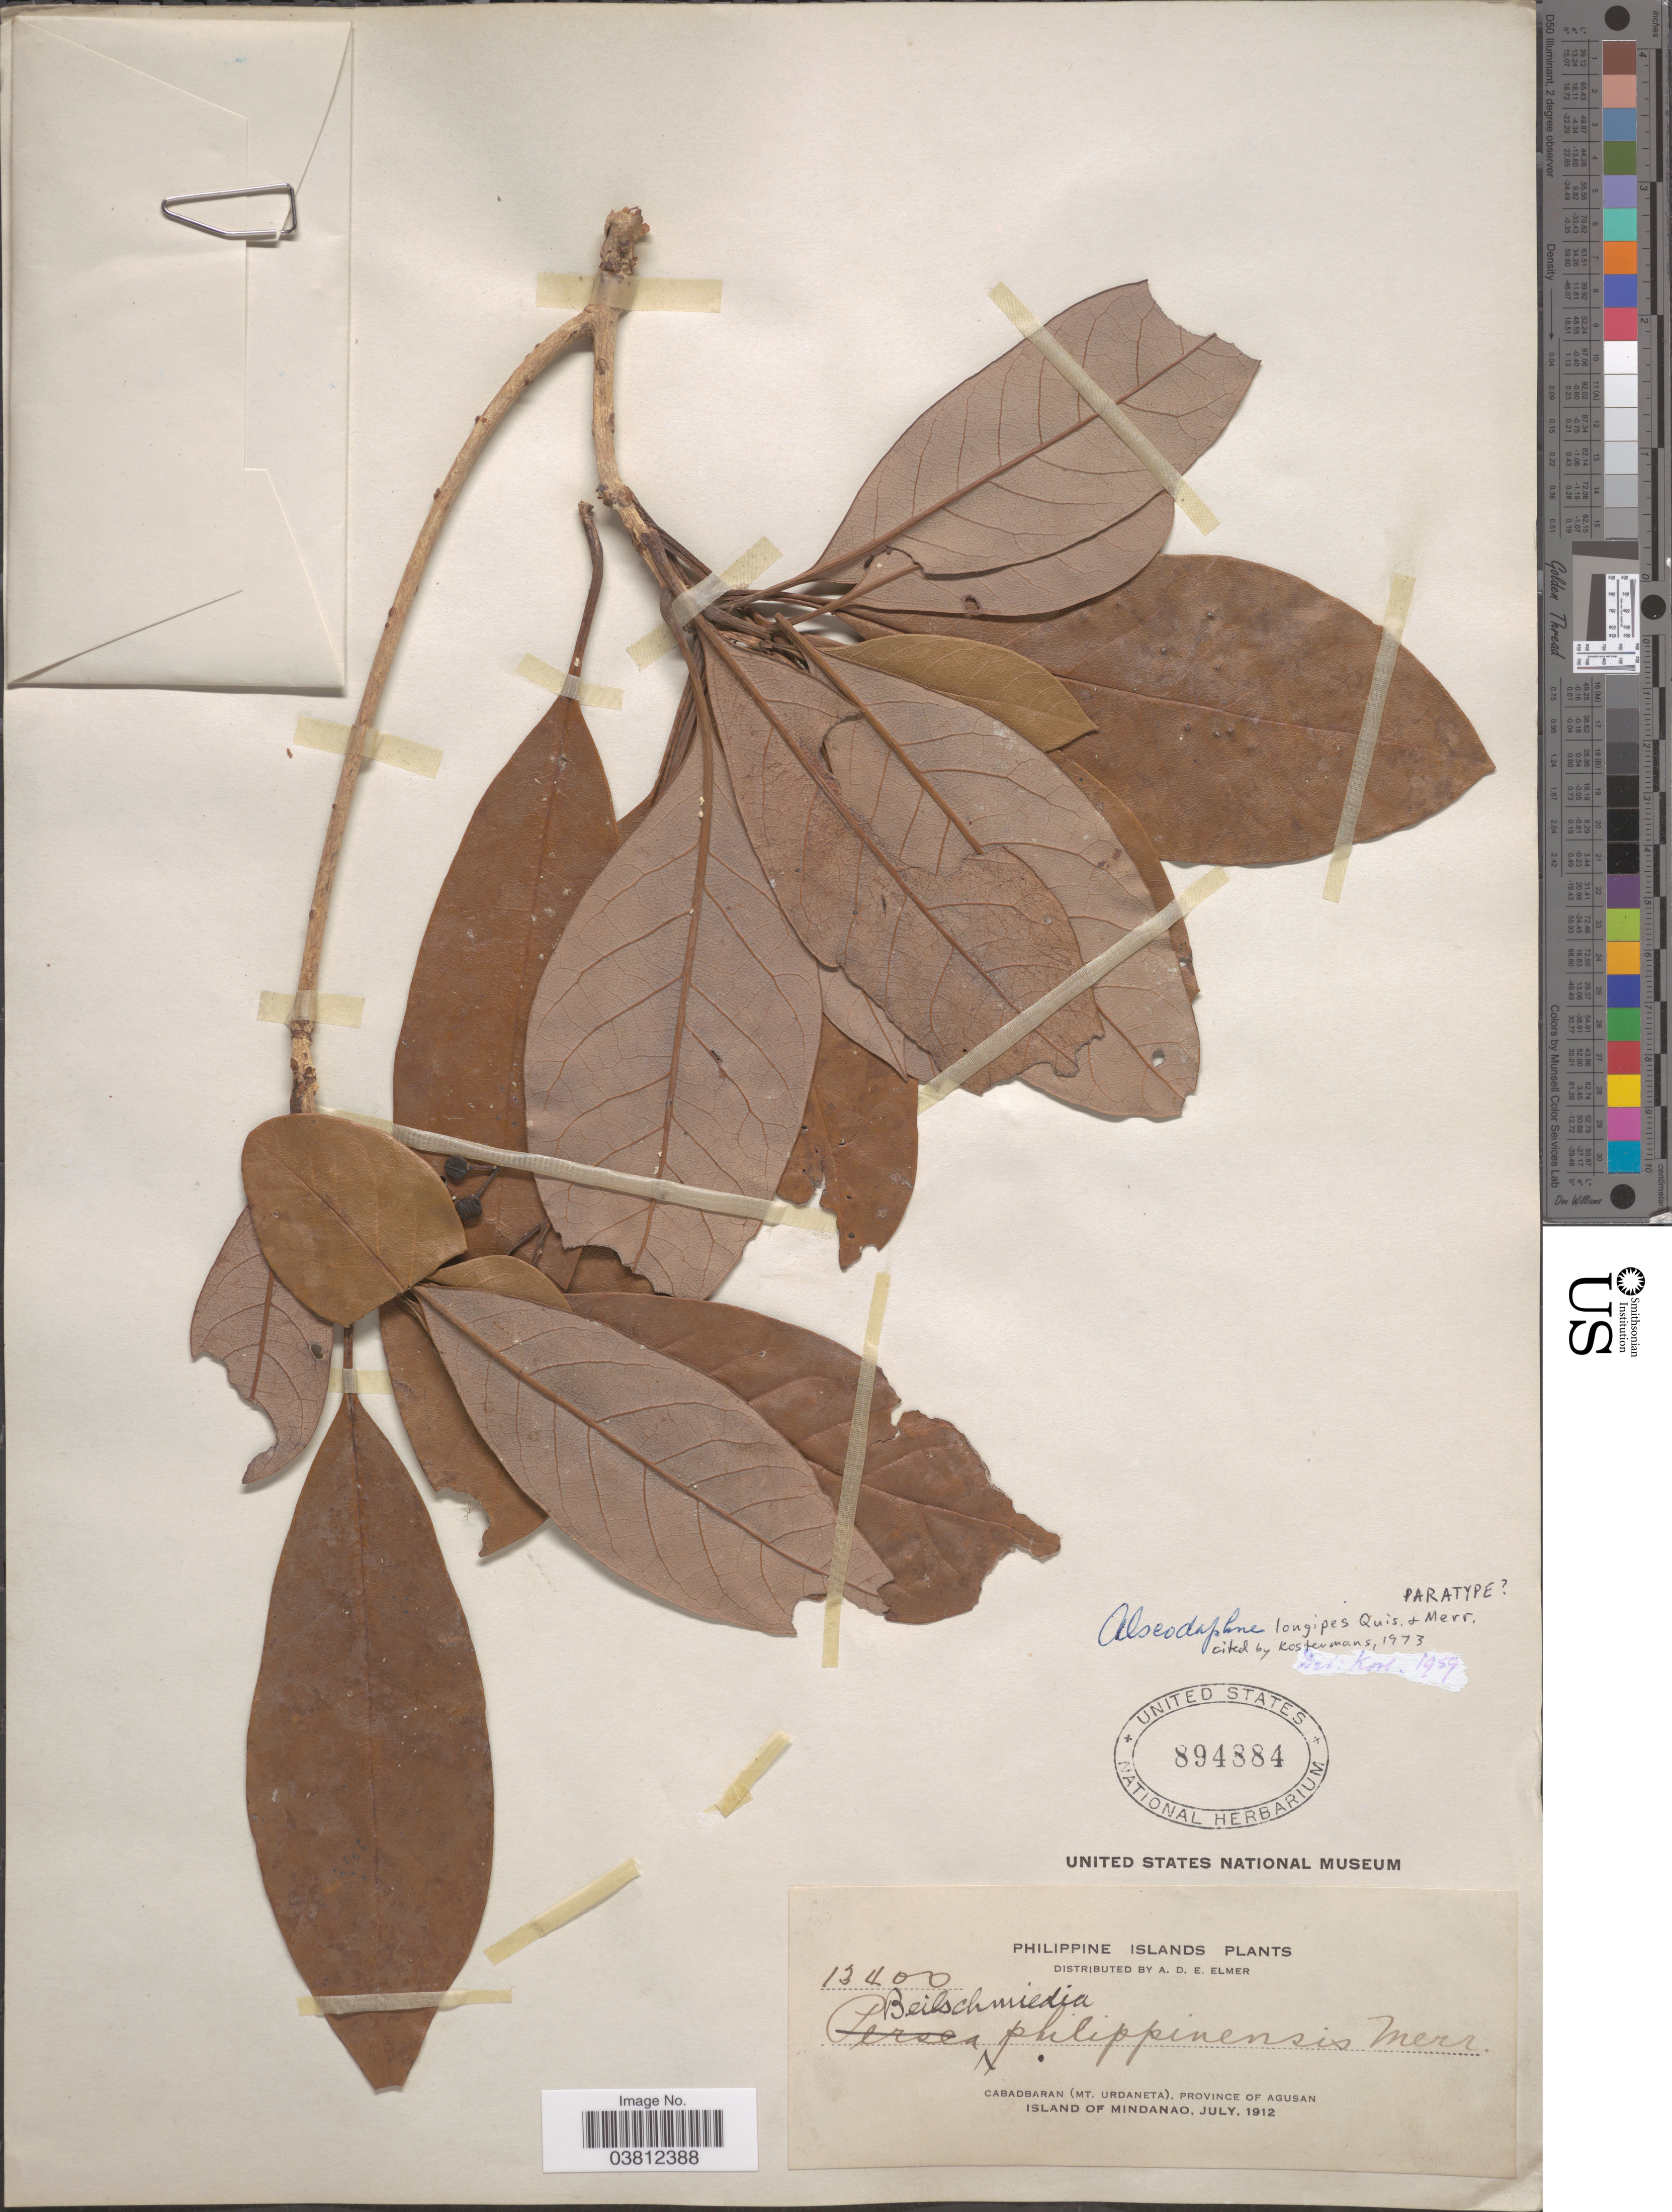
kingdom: Plantae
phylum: Tracheophyta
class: Magnoliopsida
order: Laurales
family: Lauraceae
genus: Alseodaphne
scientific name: Alseodaphne longipes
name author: Quisumb. & Merr.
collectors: A. D. E. Elmer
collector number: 13400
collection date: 1912-07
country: Philippines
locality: Cabadbaran (Mt. Urdaneta), Province of Agusan. Island of Mindanao.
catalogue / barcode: US 894884